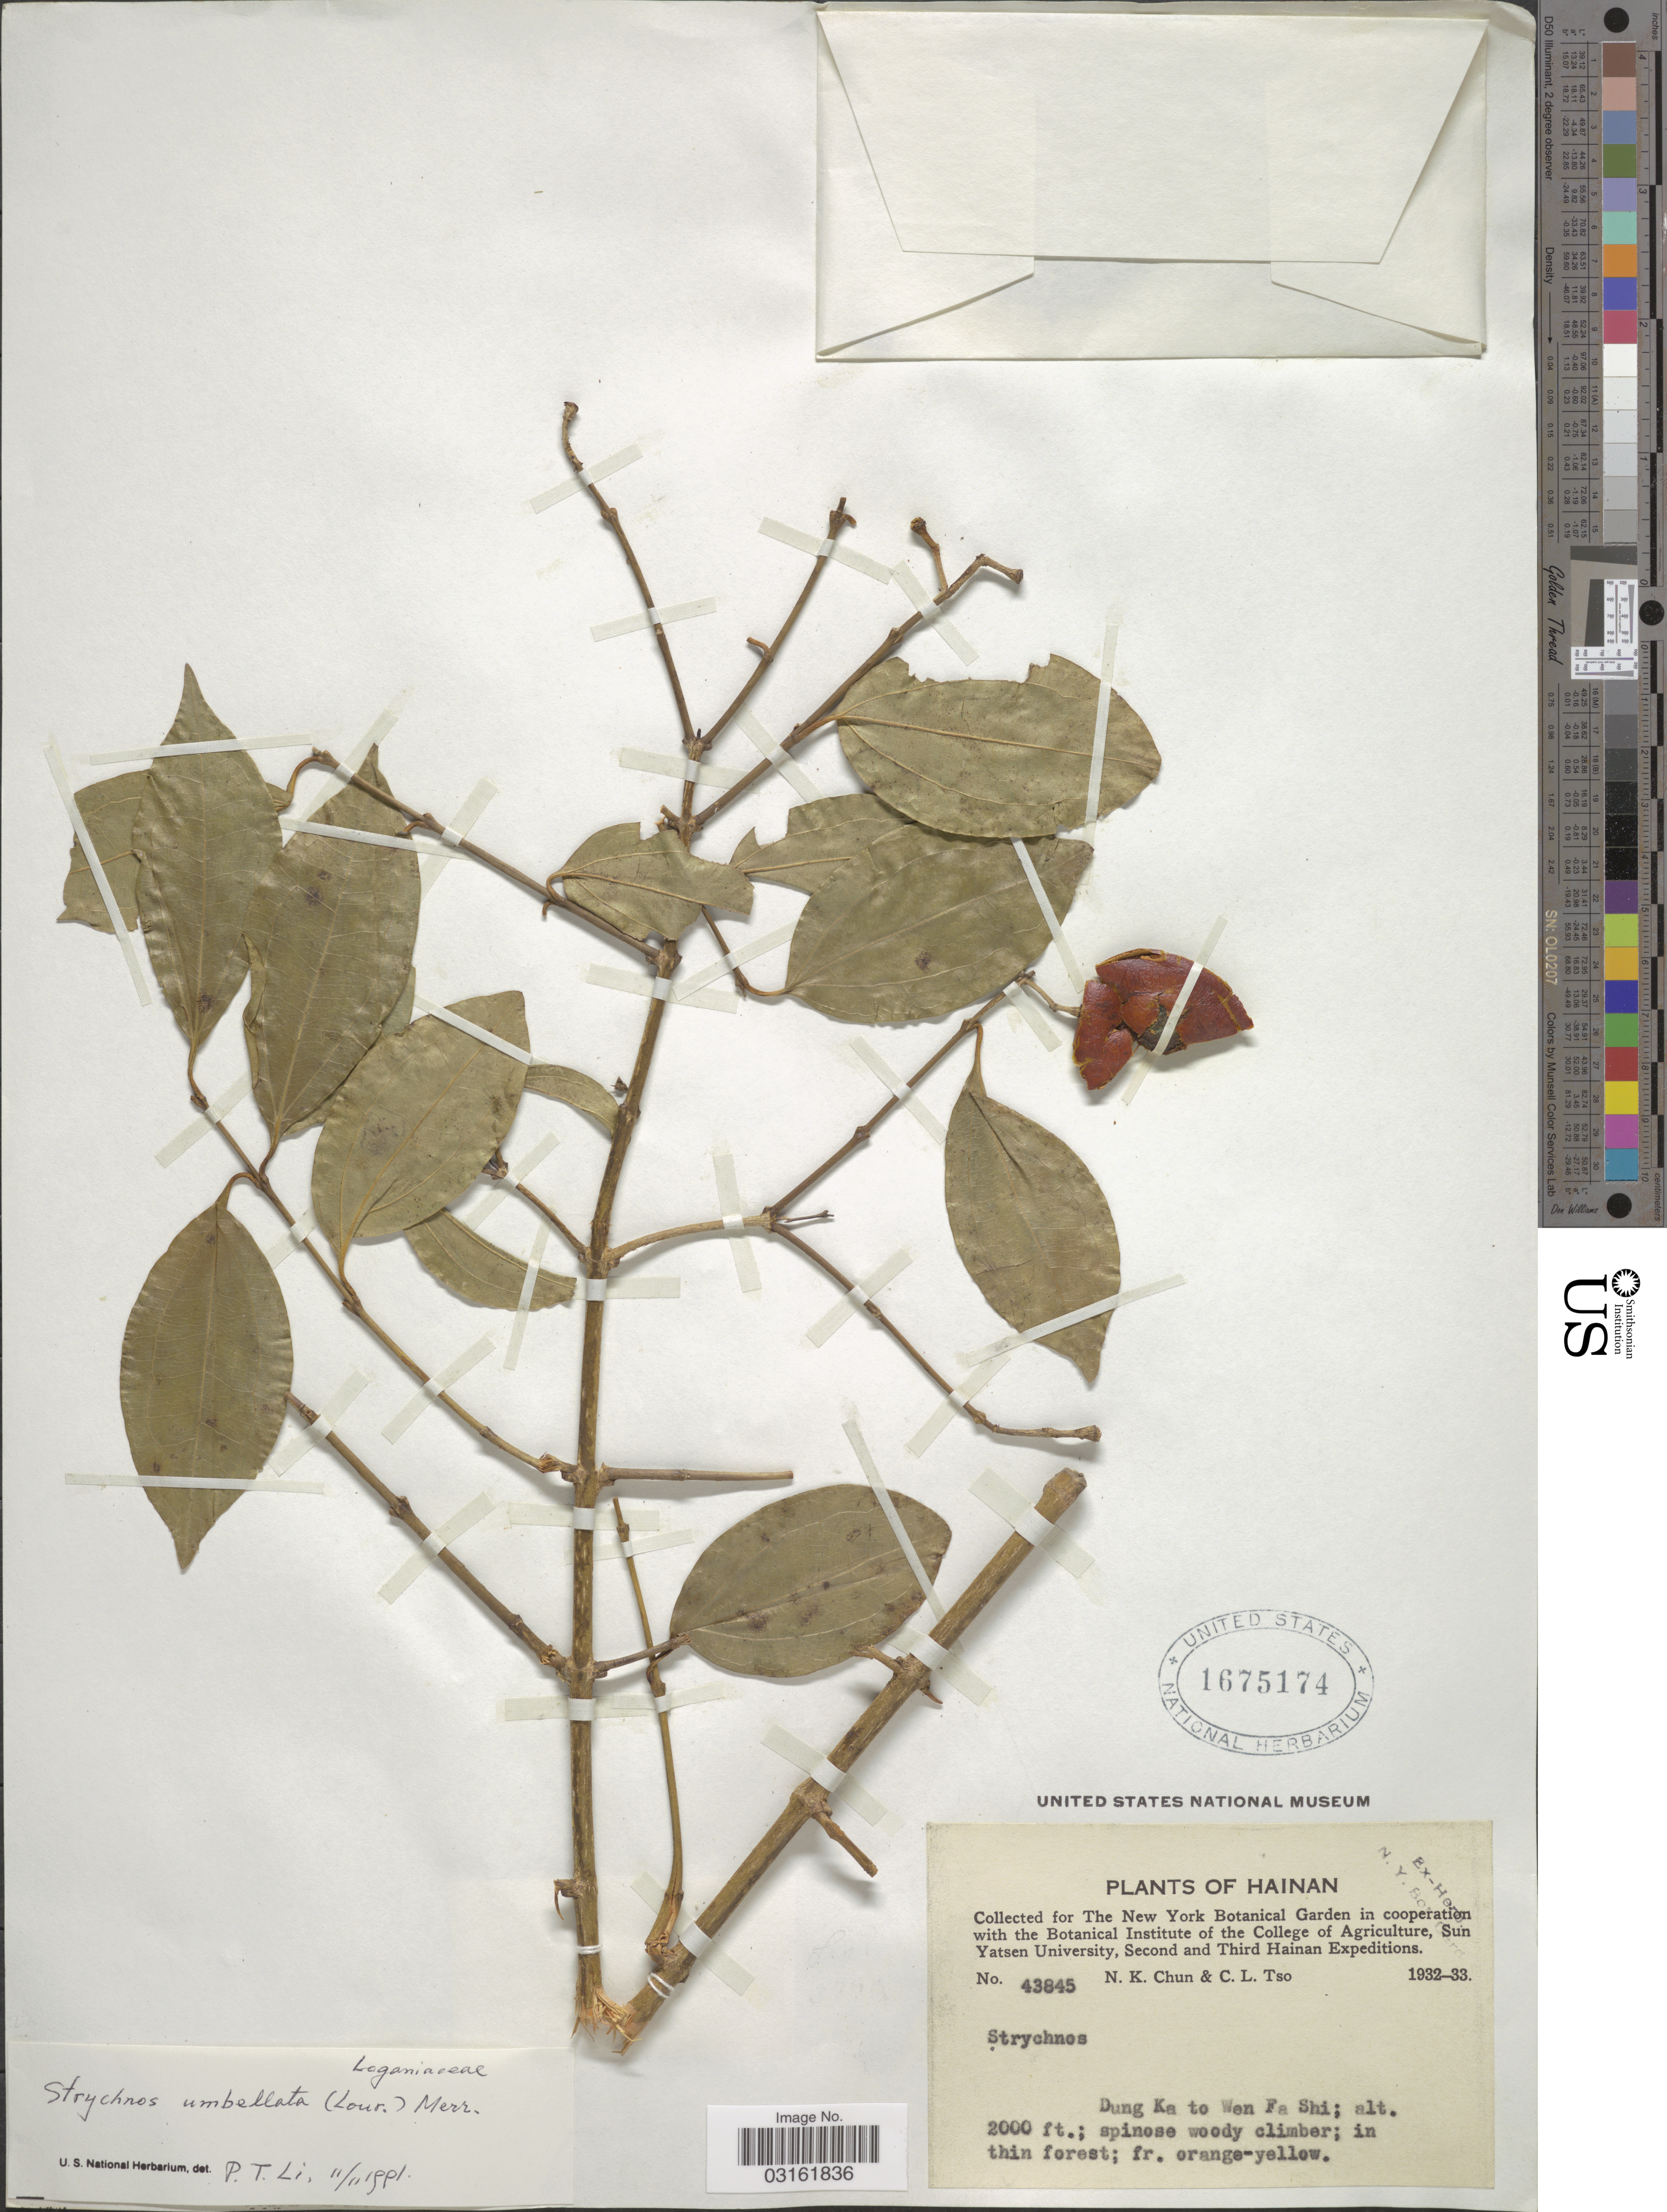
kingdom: Plantae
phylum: Tracheophyta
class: Magnoliopsida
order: Gentianales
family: Loganiaceae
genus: Strychnos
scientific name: Strychnos umbellata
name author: Merr.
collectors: N. K. Chun & C. Tso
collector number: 43845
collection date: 1932/1933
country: China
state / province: Hainan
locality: Dung Ka to Wen Fa Shi.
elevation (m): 610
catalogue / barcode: US 1675174